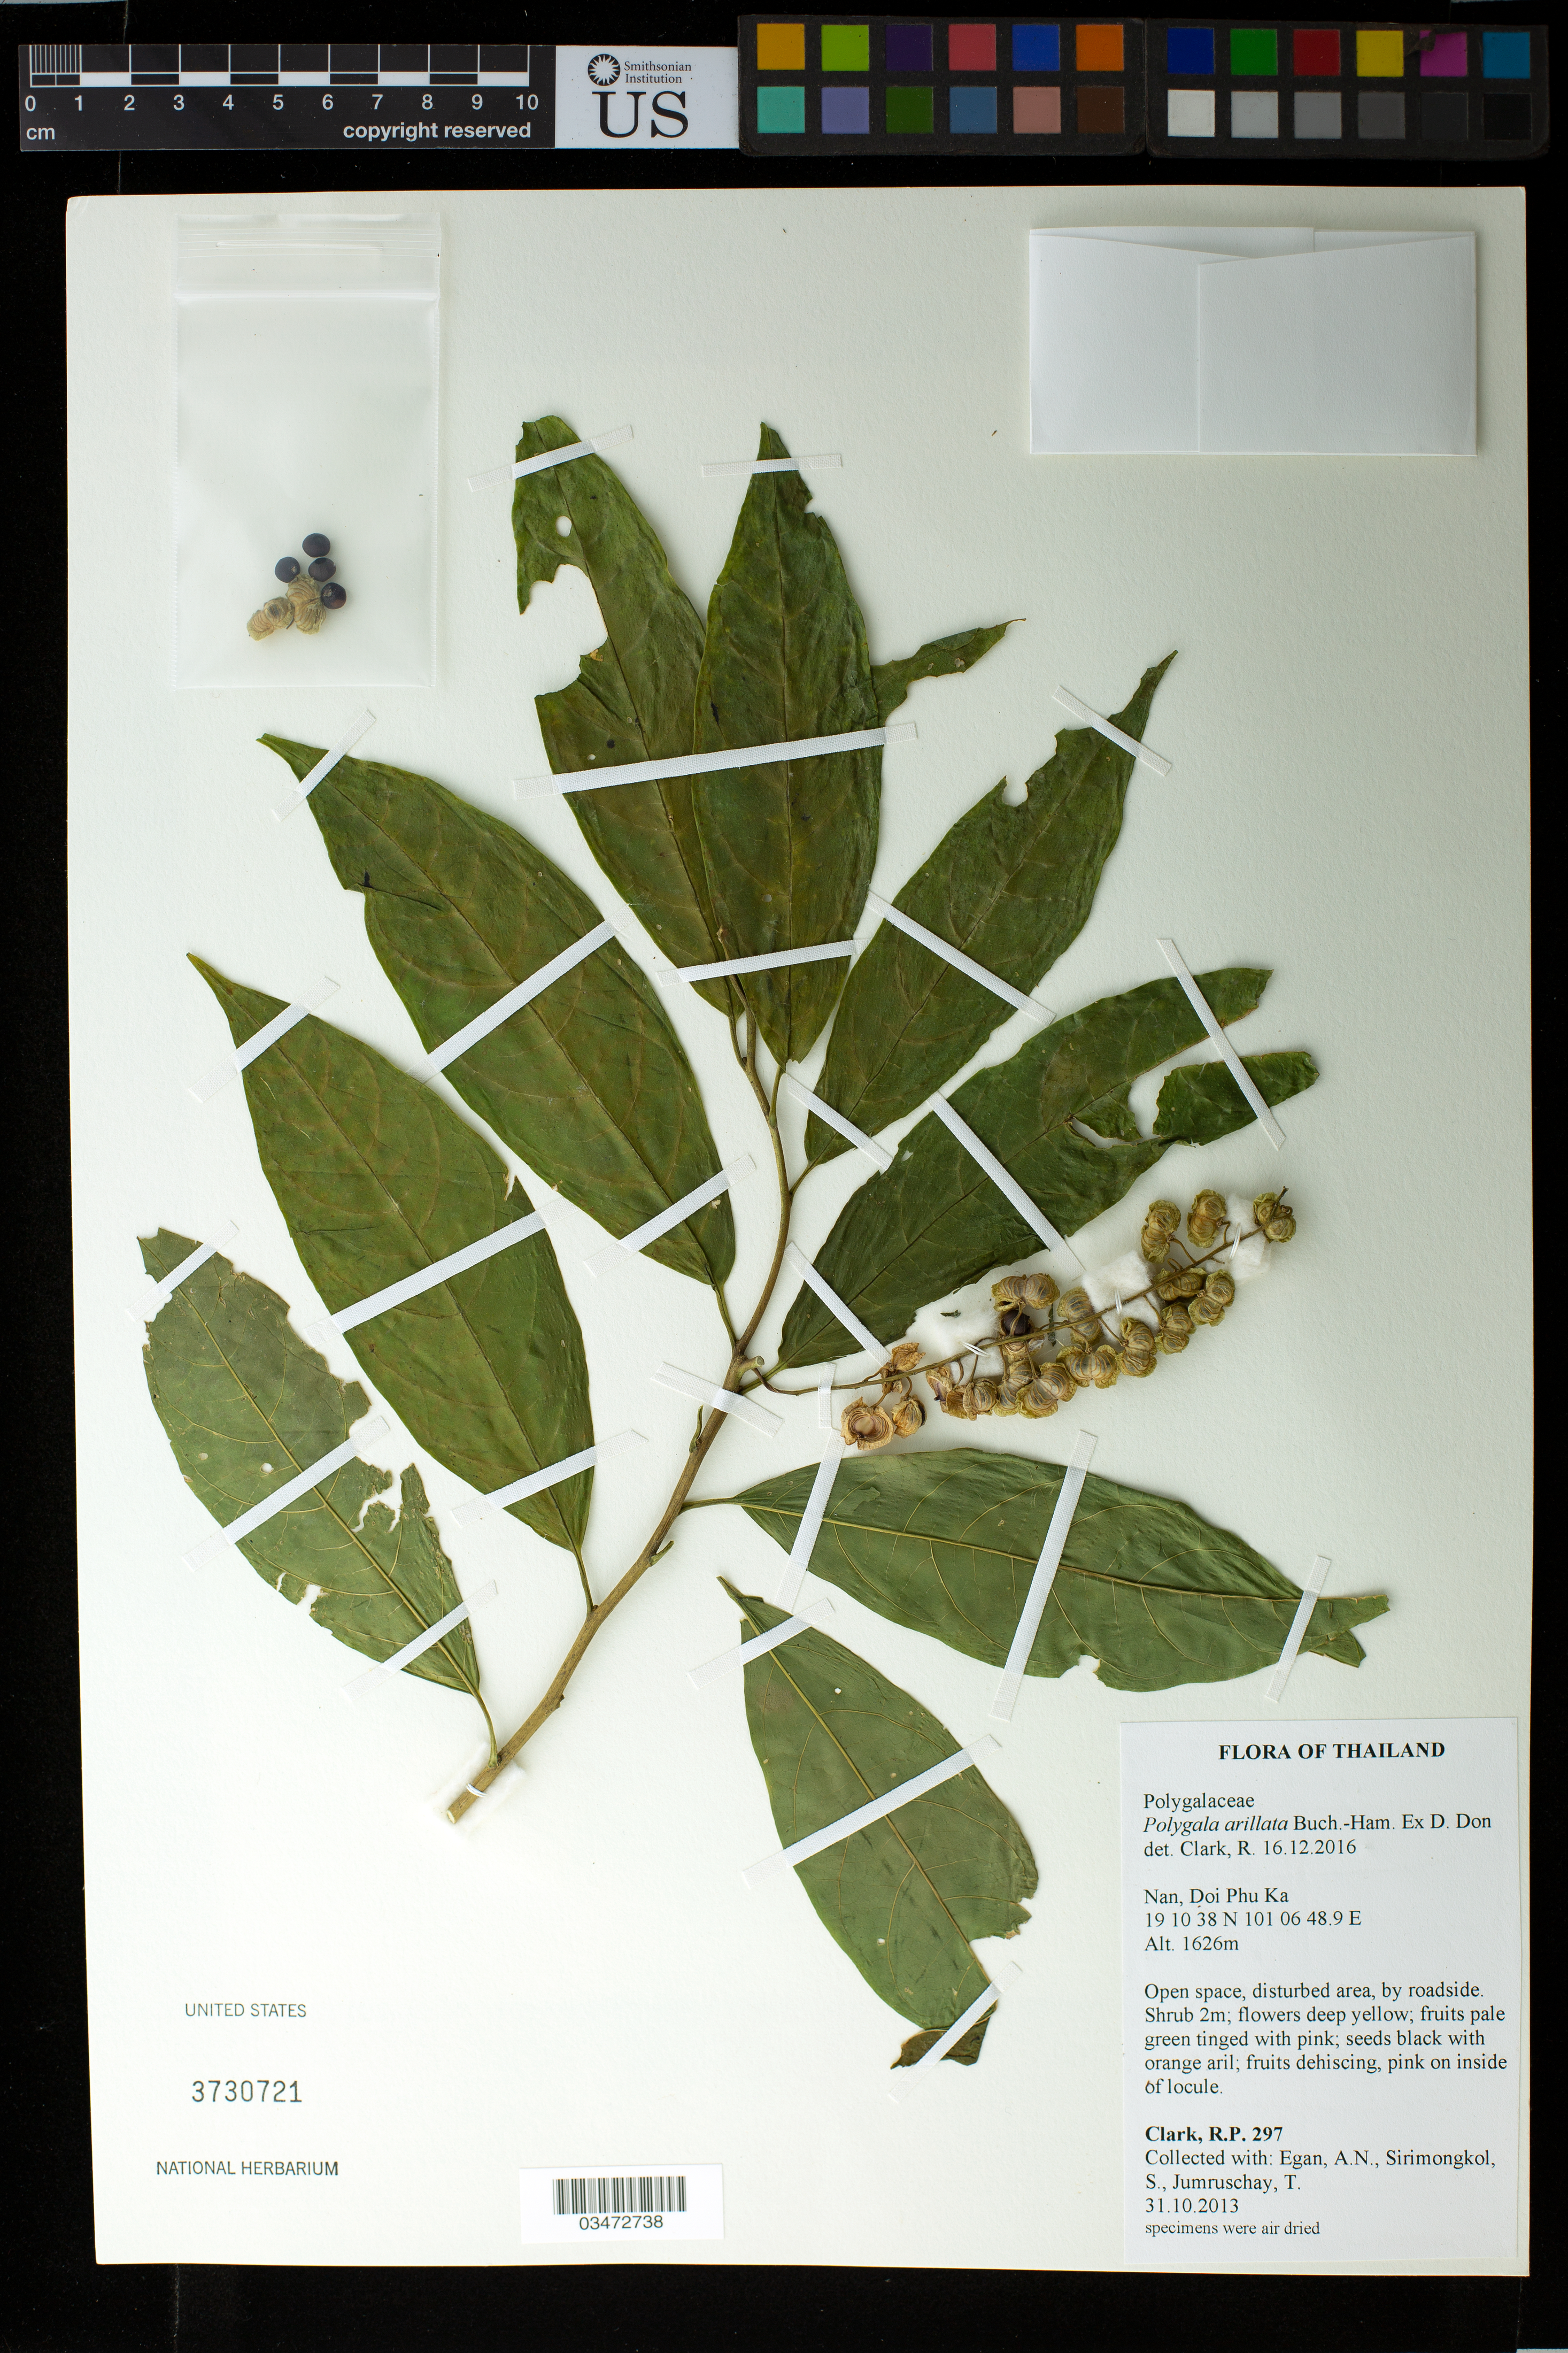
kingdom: Plantae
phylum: Tracheophyta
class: Magnoliopsida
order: Fabales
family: Polygalaceae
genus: Polygala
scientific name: Polygala arillata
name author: Buch.-Ham. ex D. Don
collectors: R. P. Clark, A. N. Egan, S. Sirimongkol & T. Jumruschay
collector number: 297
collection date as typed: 31 Oct 2013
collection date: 2013-10-31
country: Thailand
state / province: Nan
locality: Nan, Doi Phu Ka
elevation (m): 1626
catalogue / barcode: US 3730721